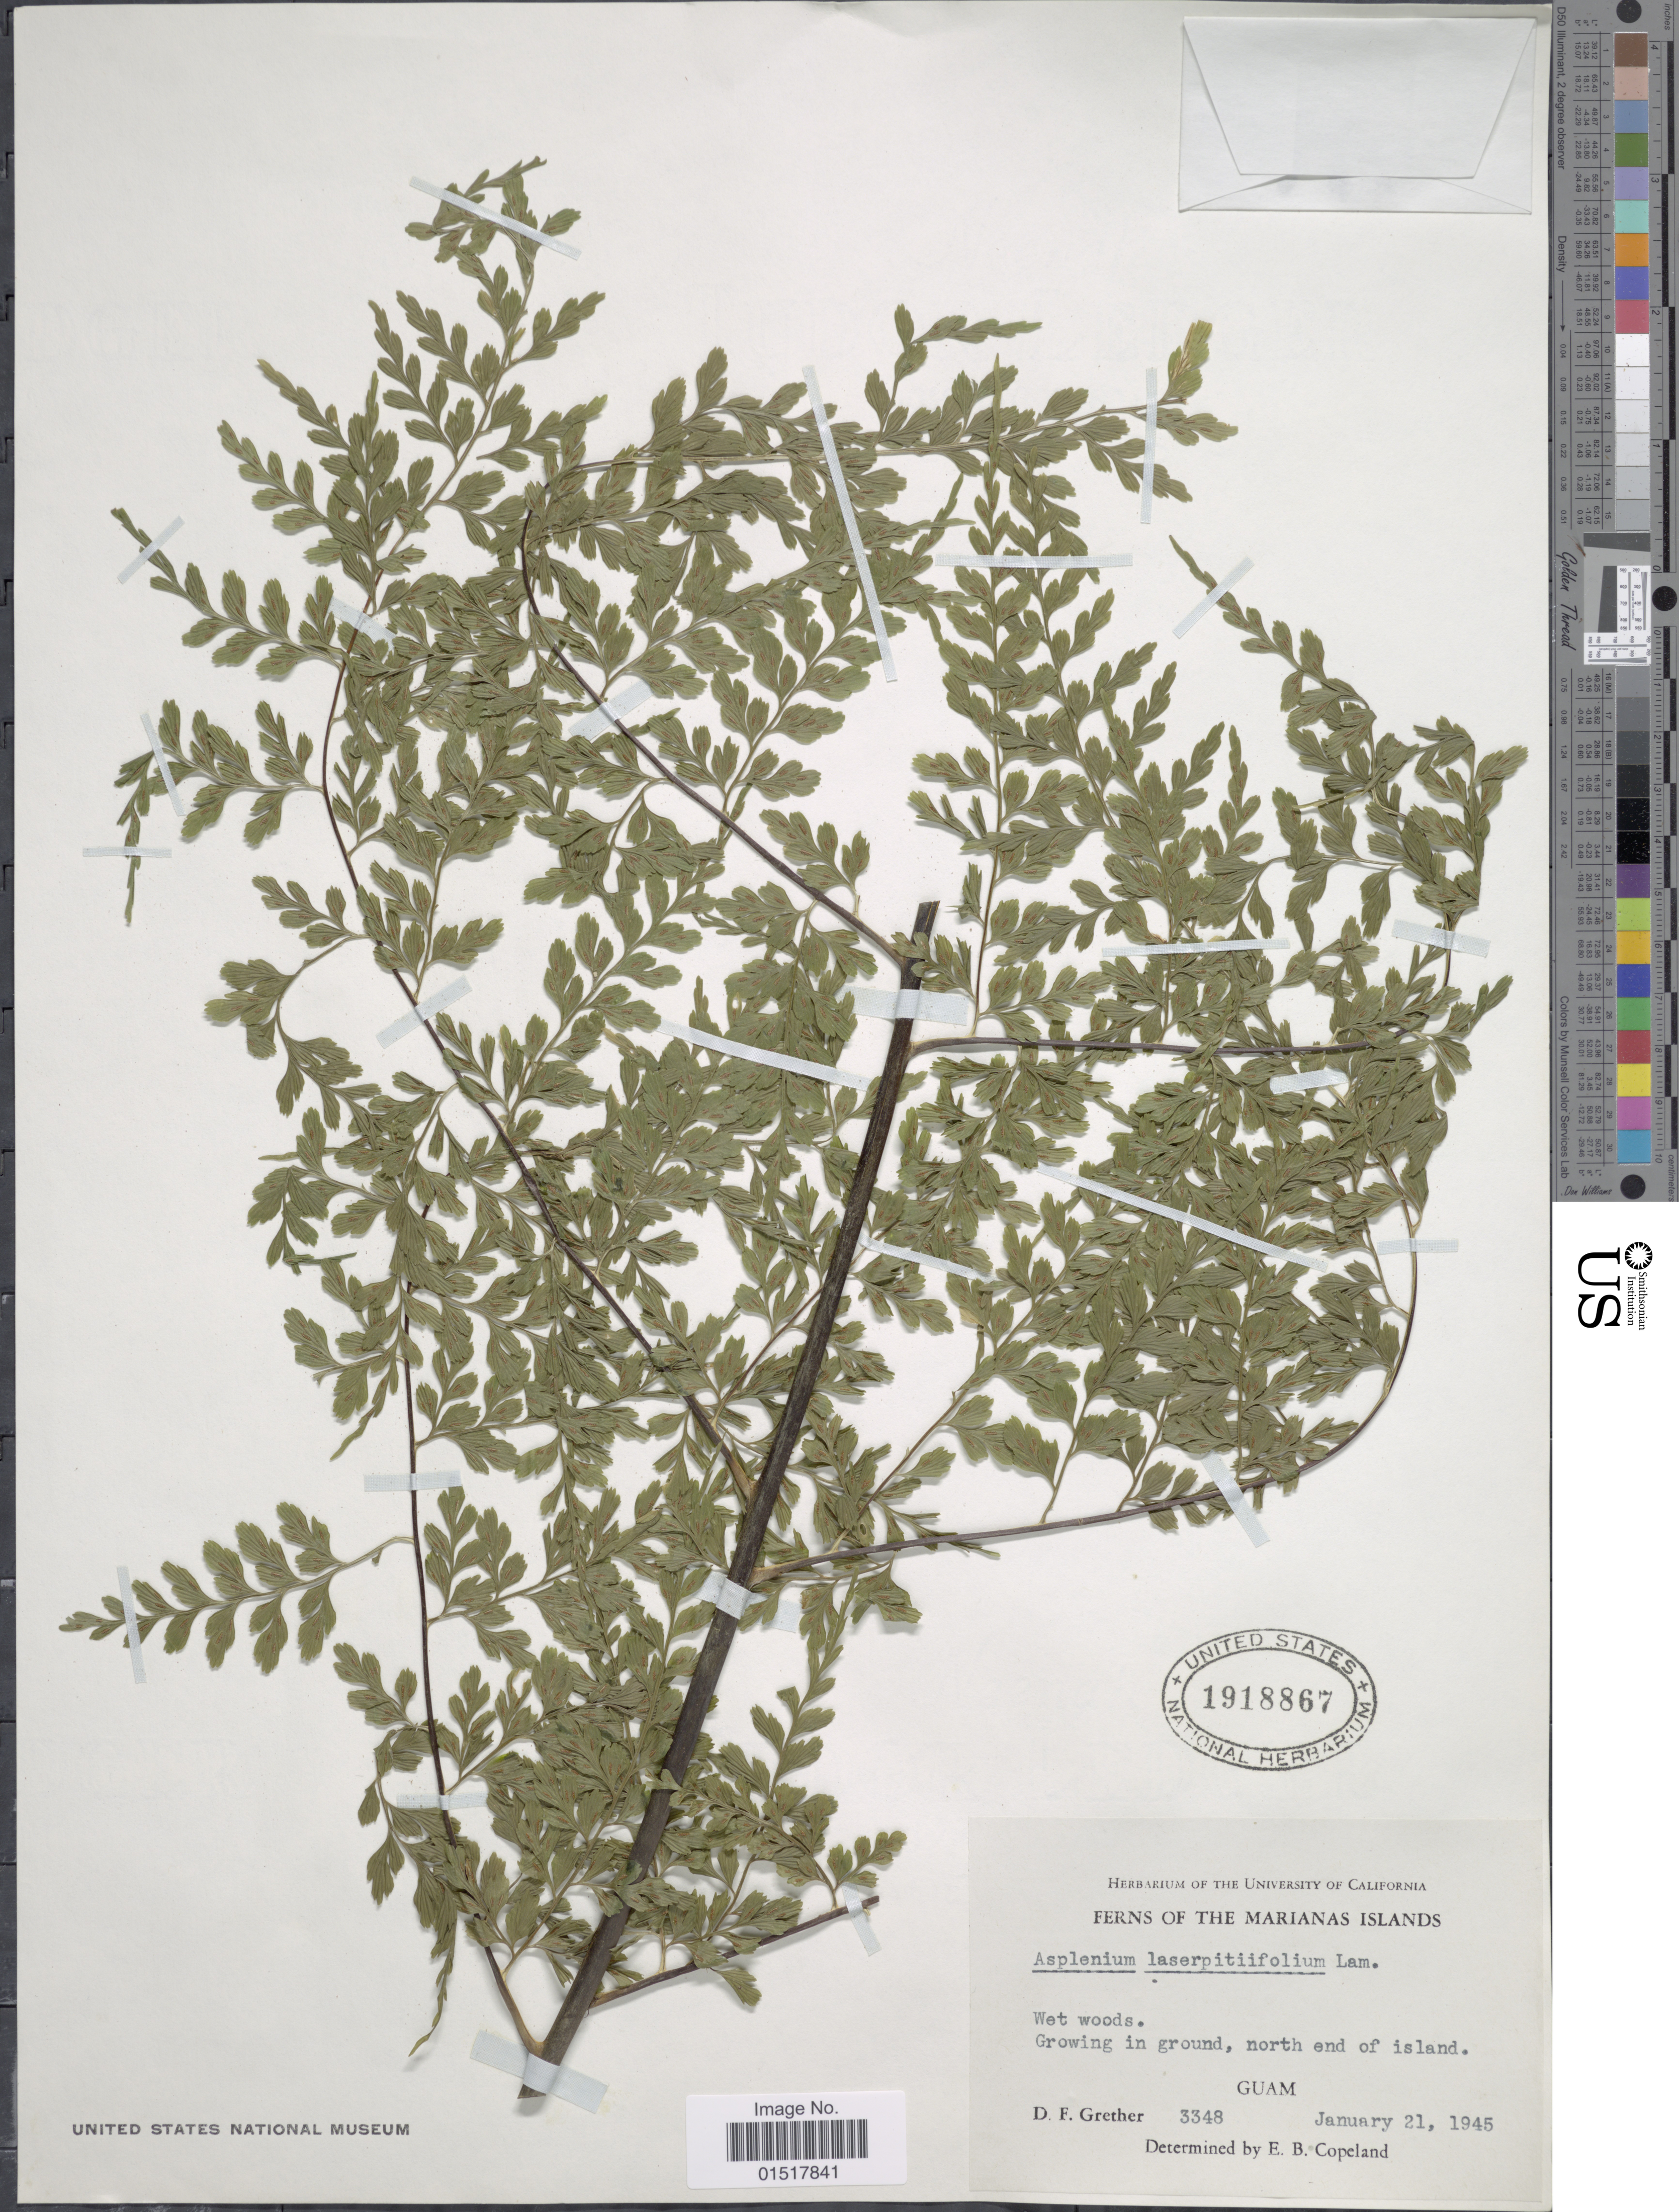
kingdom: Plantae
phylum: Tracheophyta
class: Polypodiopsida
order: Polypodiales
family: Aspleniaceae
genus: Asplenium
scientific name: Asplenium laserpitiifolium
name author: Lam.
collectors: D. F. Grether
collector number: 3348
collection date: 1945-01-21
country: Guam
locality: Marianas Islands. Growing in ground, north end of island. Guam.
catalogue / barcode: US 1918867